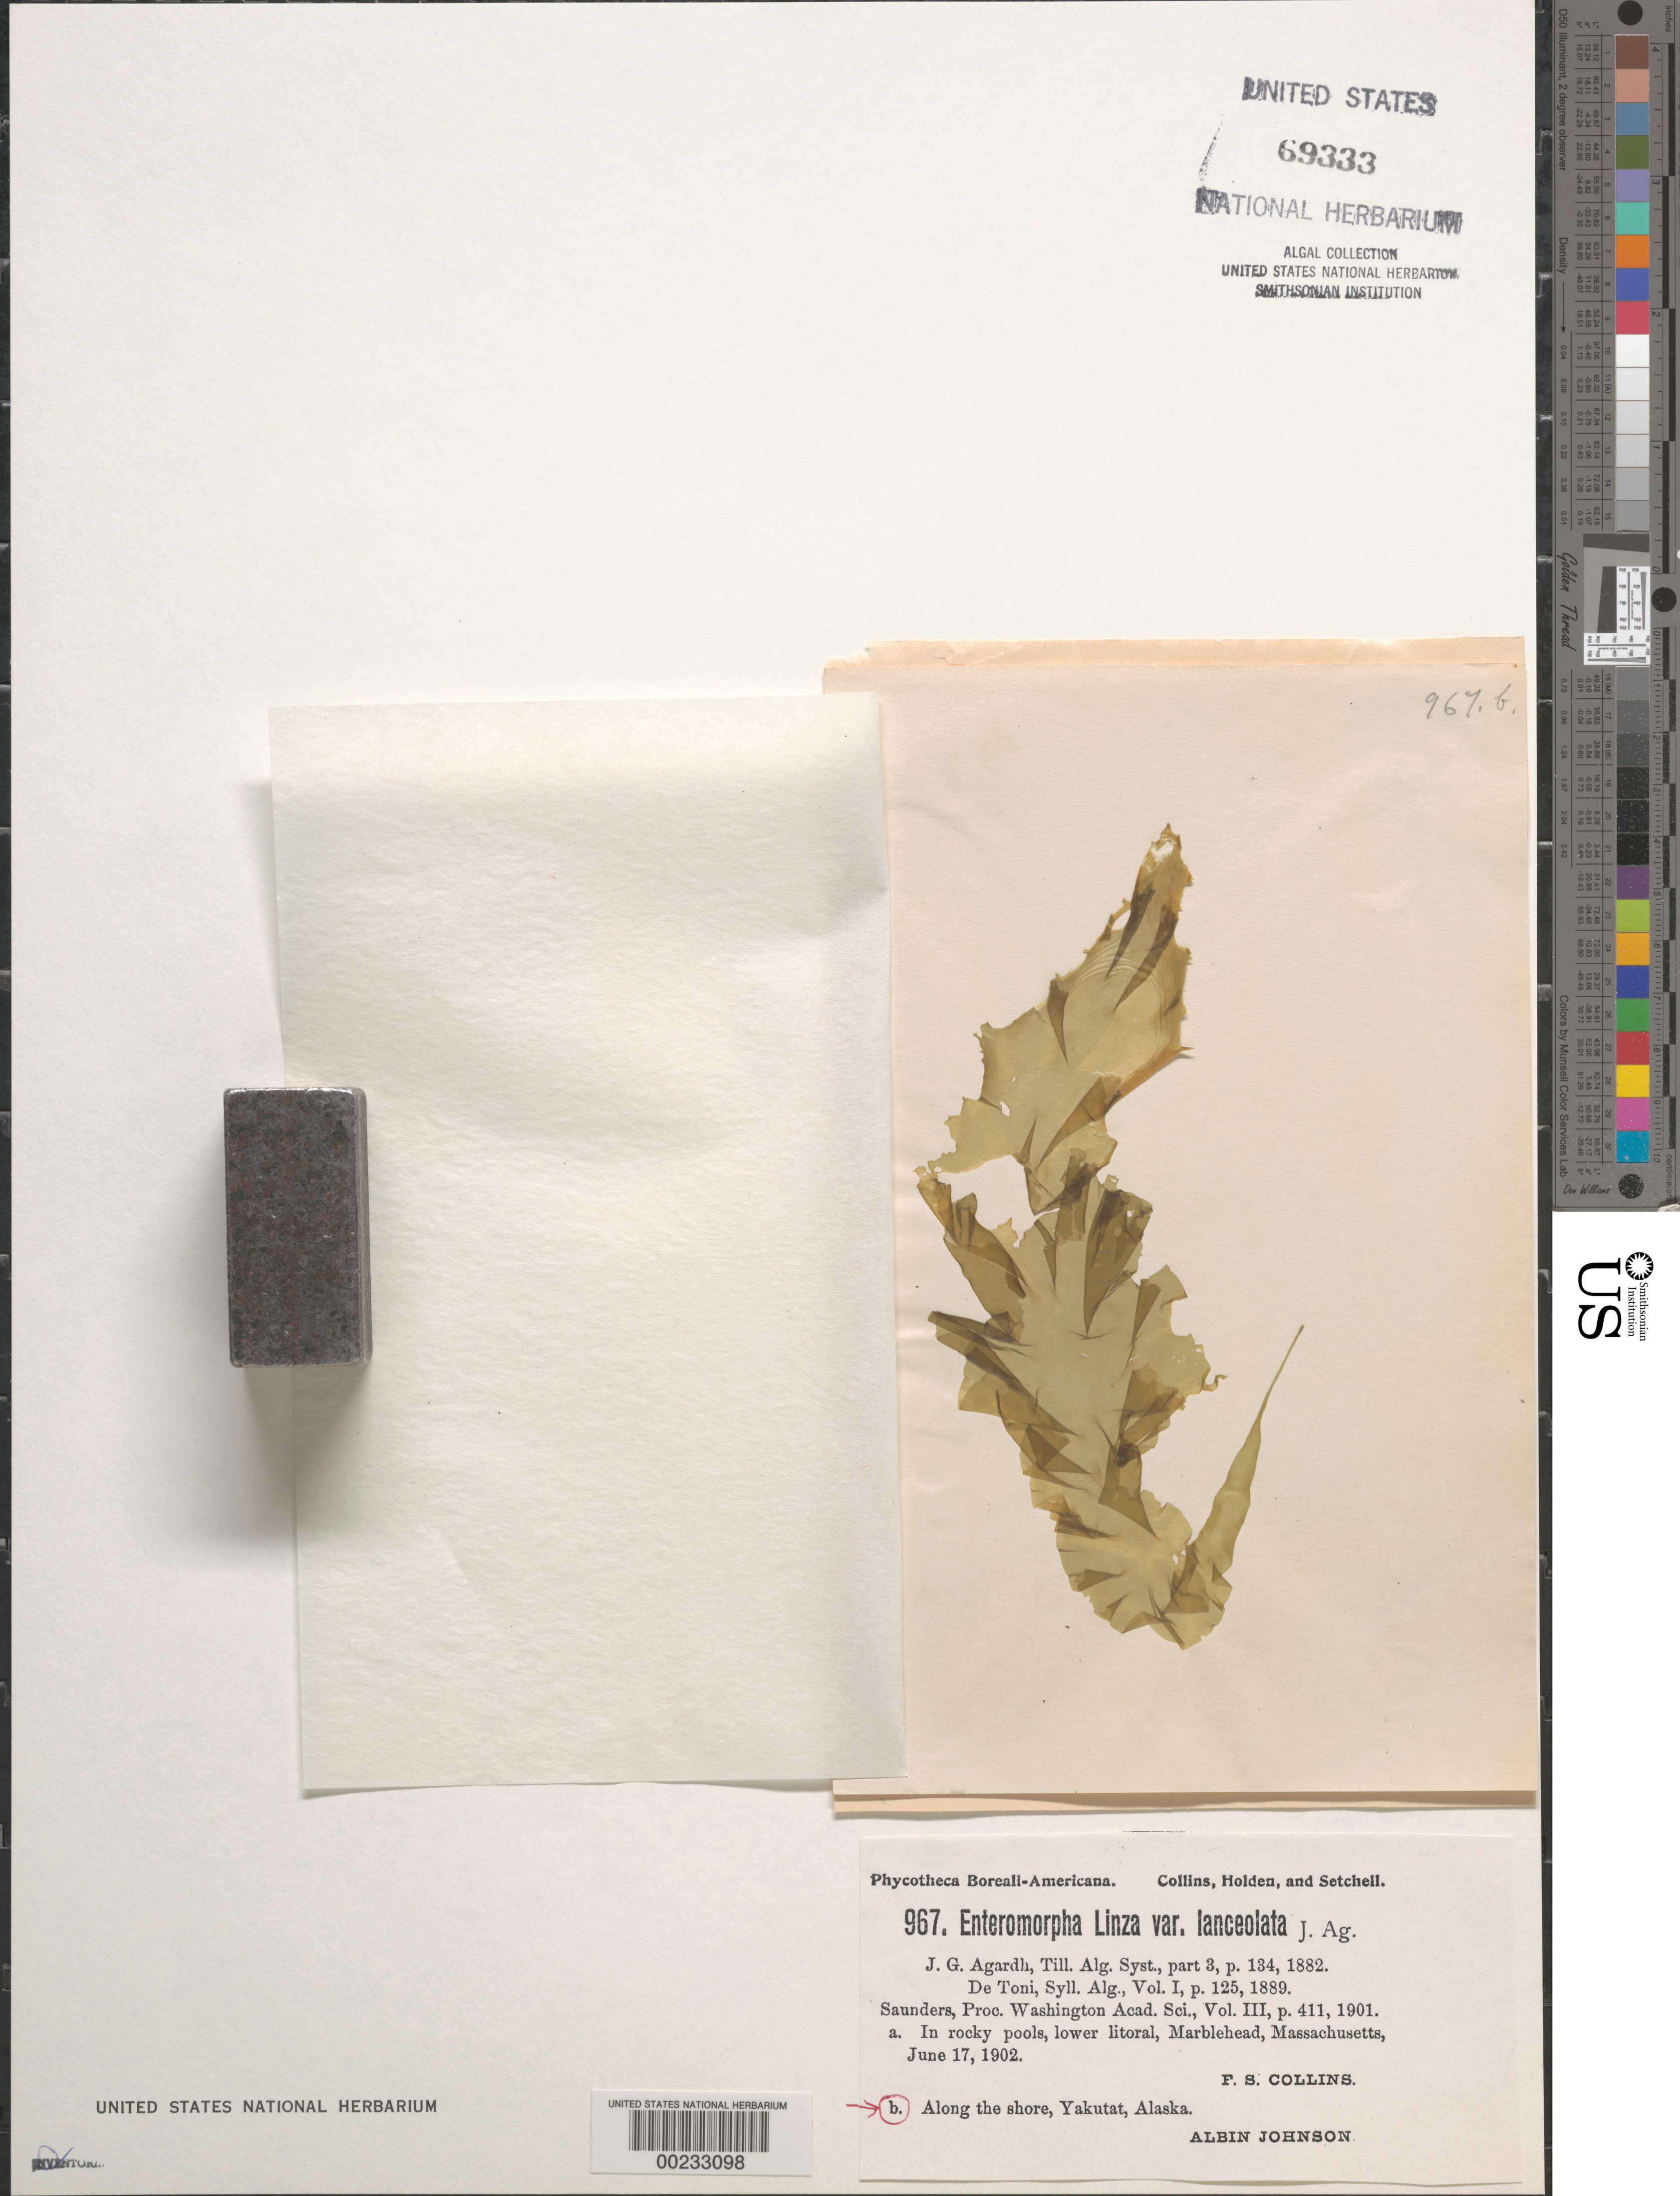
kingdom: Plantae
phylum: Chlorophyta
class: Ulvophyceae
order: Ulvales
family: Ulvaceae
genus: Ulva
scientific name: Ulva clathrata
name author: (Roth) C. Agardh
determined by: Algae name updating Project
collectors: Albin. Johnson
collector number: PB-A 967b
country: United States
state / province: Alaska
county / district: Skagway-Yakutat-Angoon Division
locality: Yakutat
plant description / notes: Collins, Holden & Setchell, Phycotheca Boreali-Americana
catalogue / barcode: US 69333